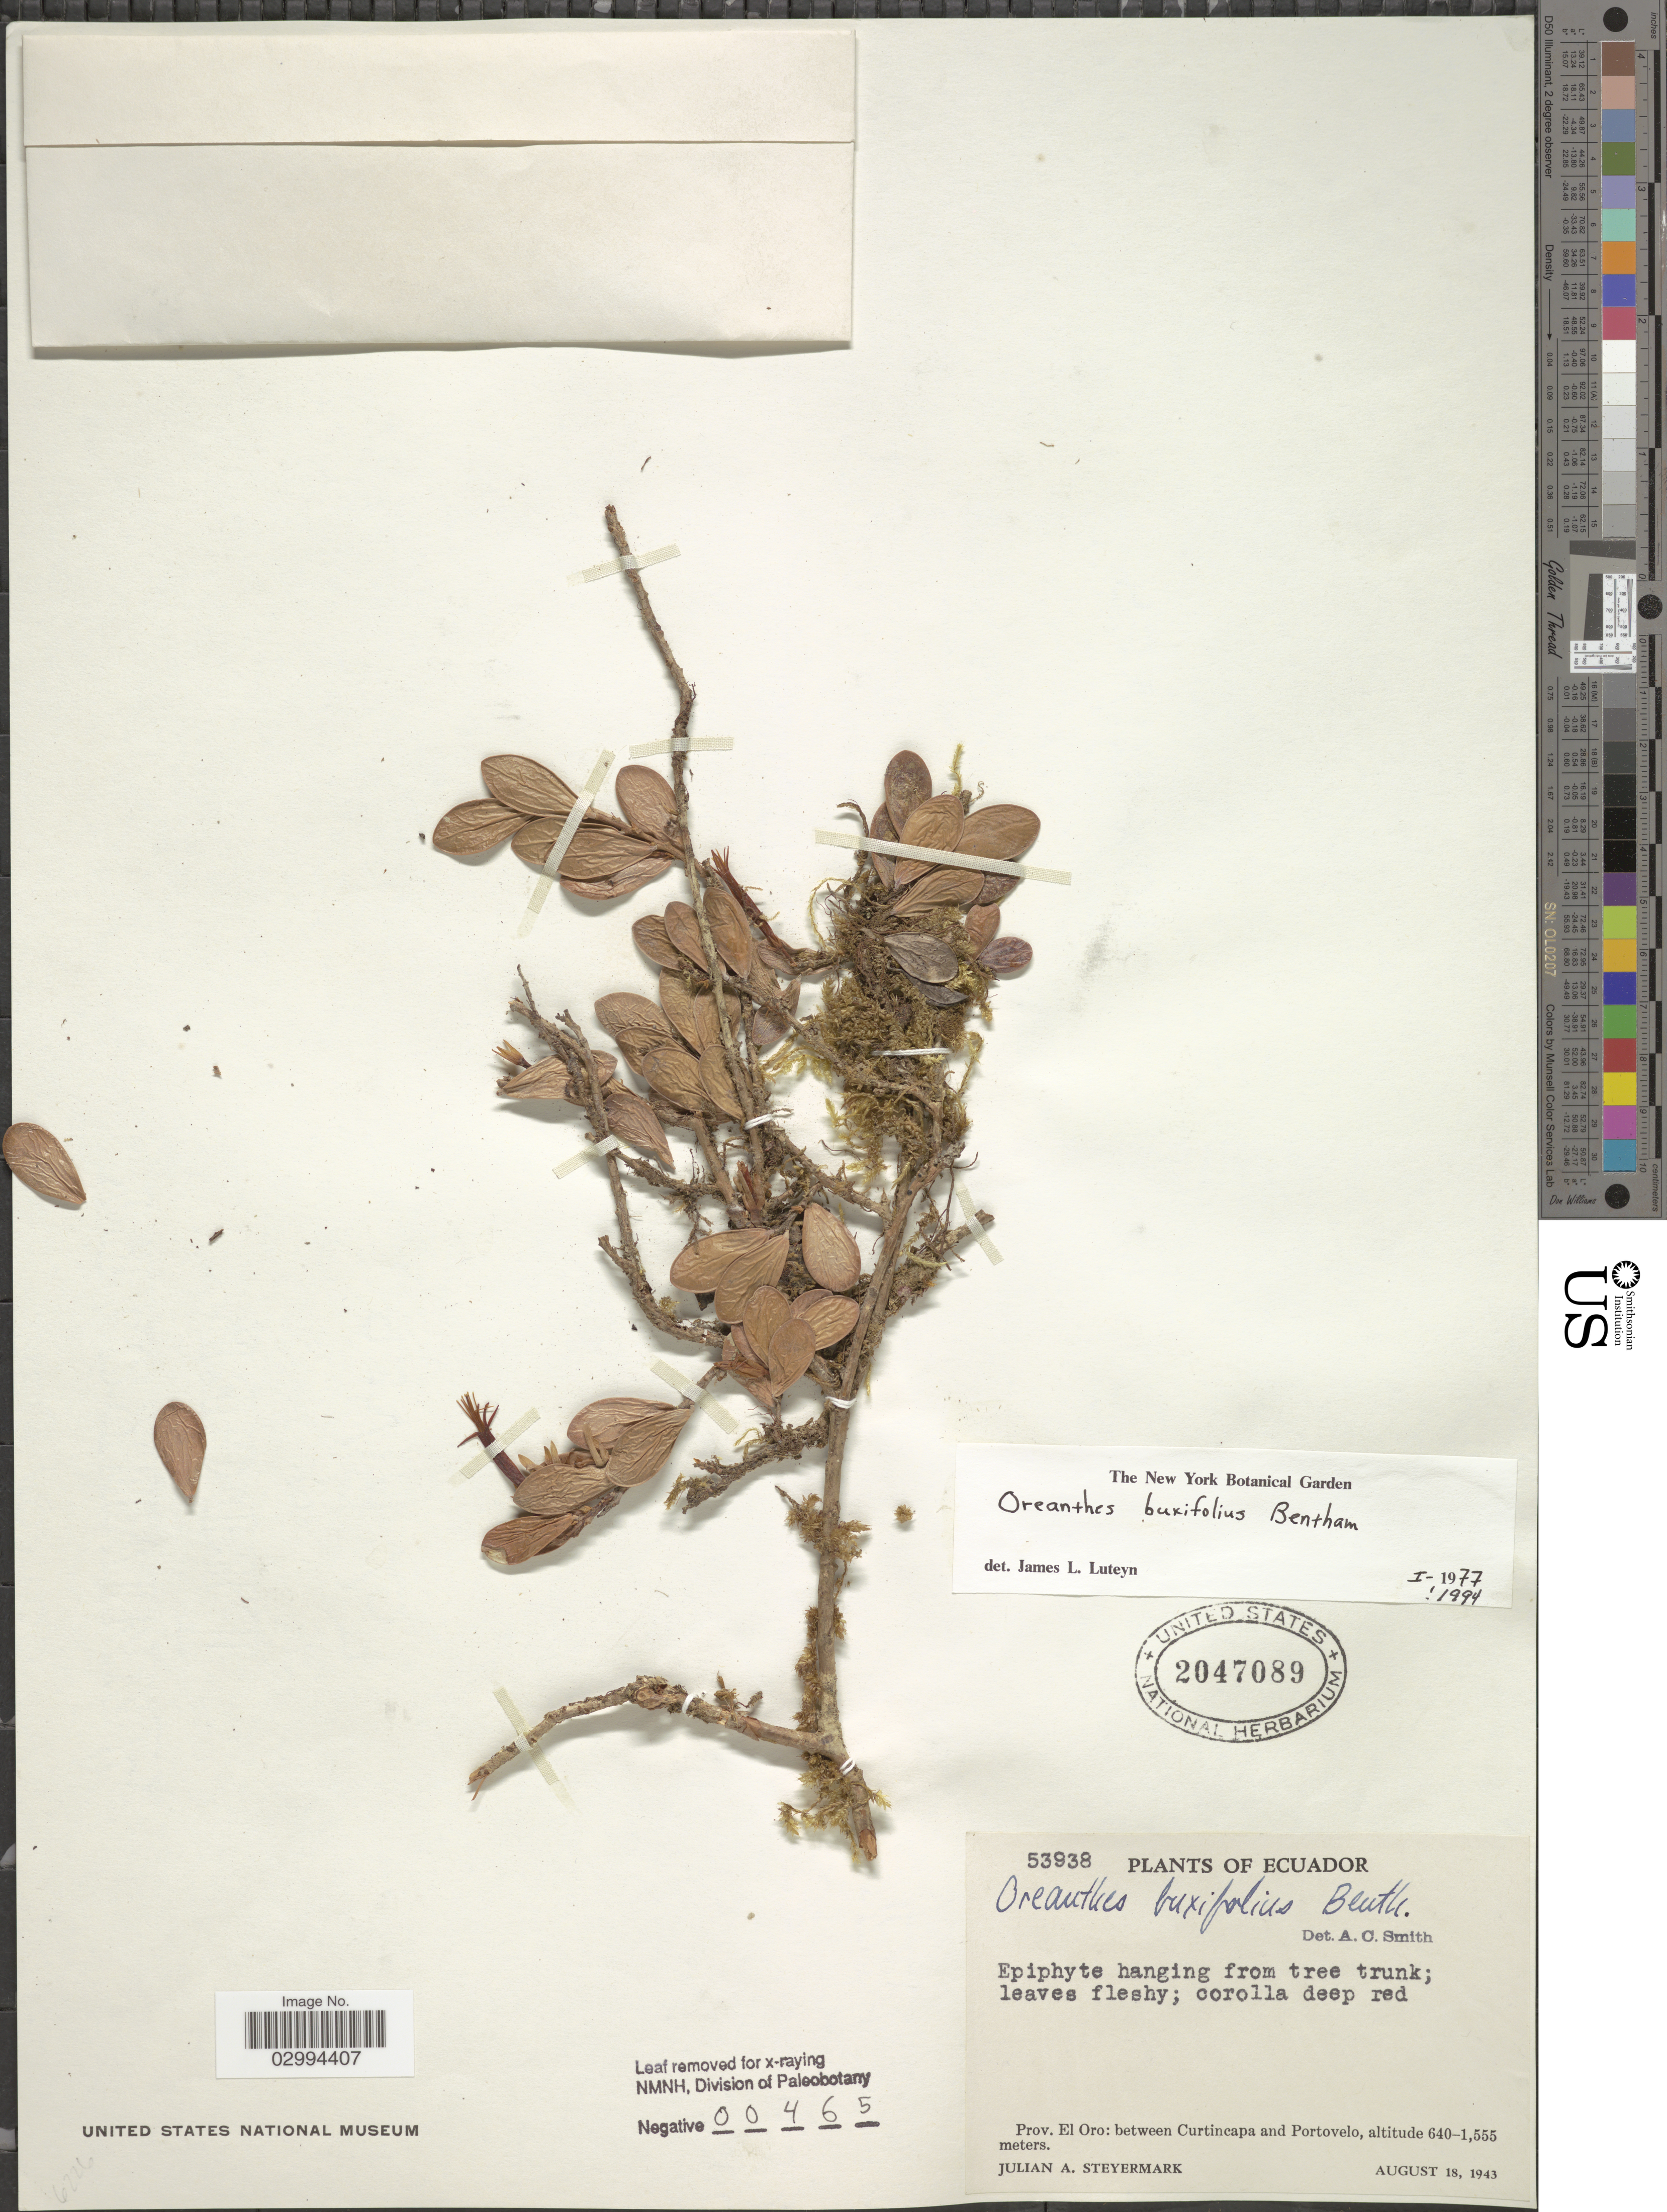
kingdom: Plantae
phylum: Tracheophyta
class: Magnoliopsida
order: Ericales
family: Ericaceae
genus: Oreanthes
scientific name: Oreanthes buxifolius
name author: Benth.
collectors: J. Steyermark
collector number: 53938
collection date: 1943-08-18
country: Ecuador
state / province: El Oro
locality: Prov. El Oro: between Curtincapa and Portovelo.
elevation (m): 640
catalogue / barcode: US 2047089